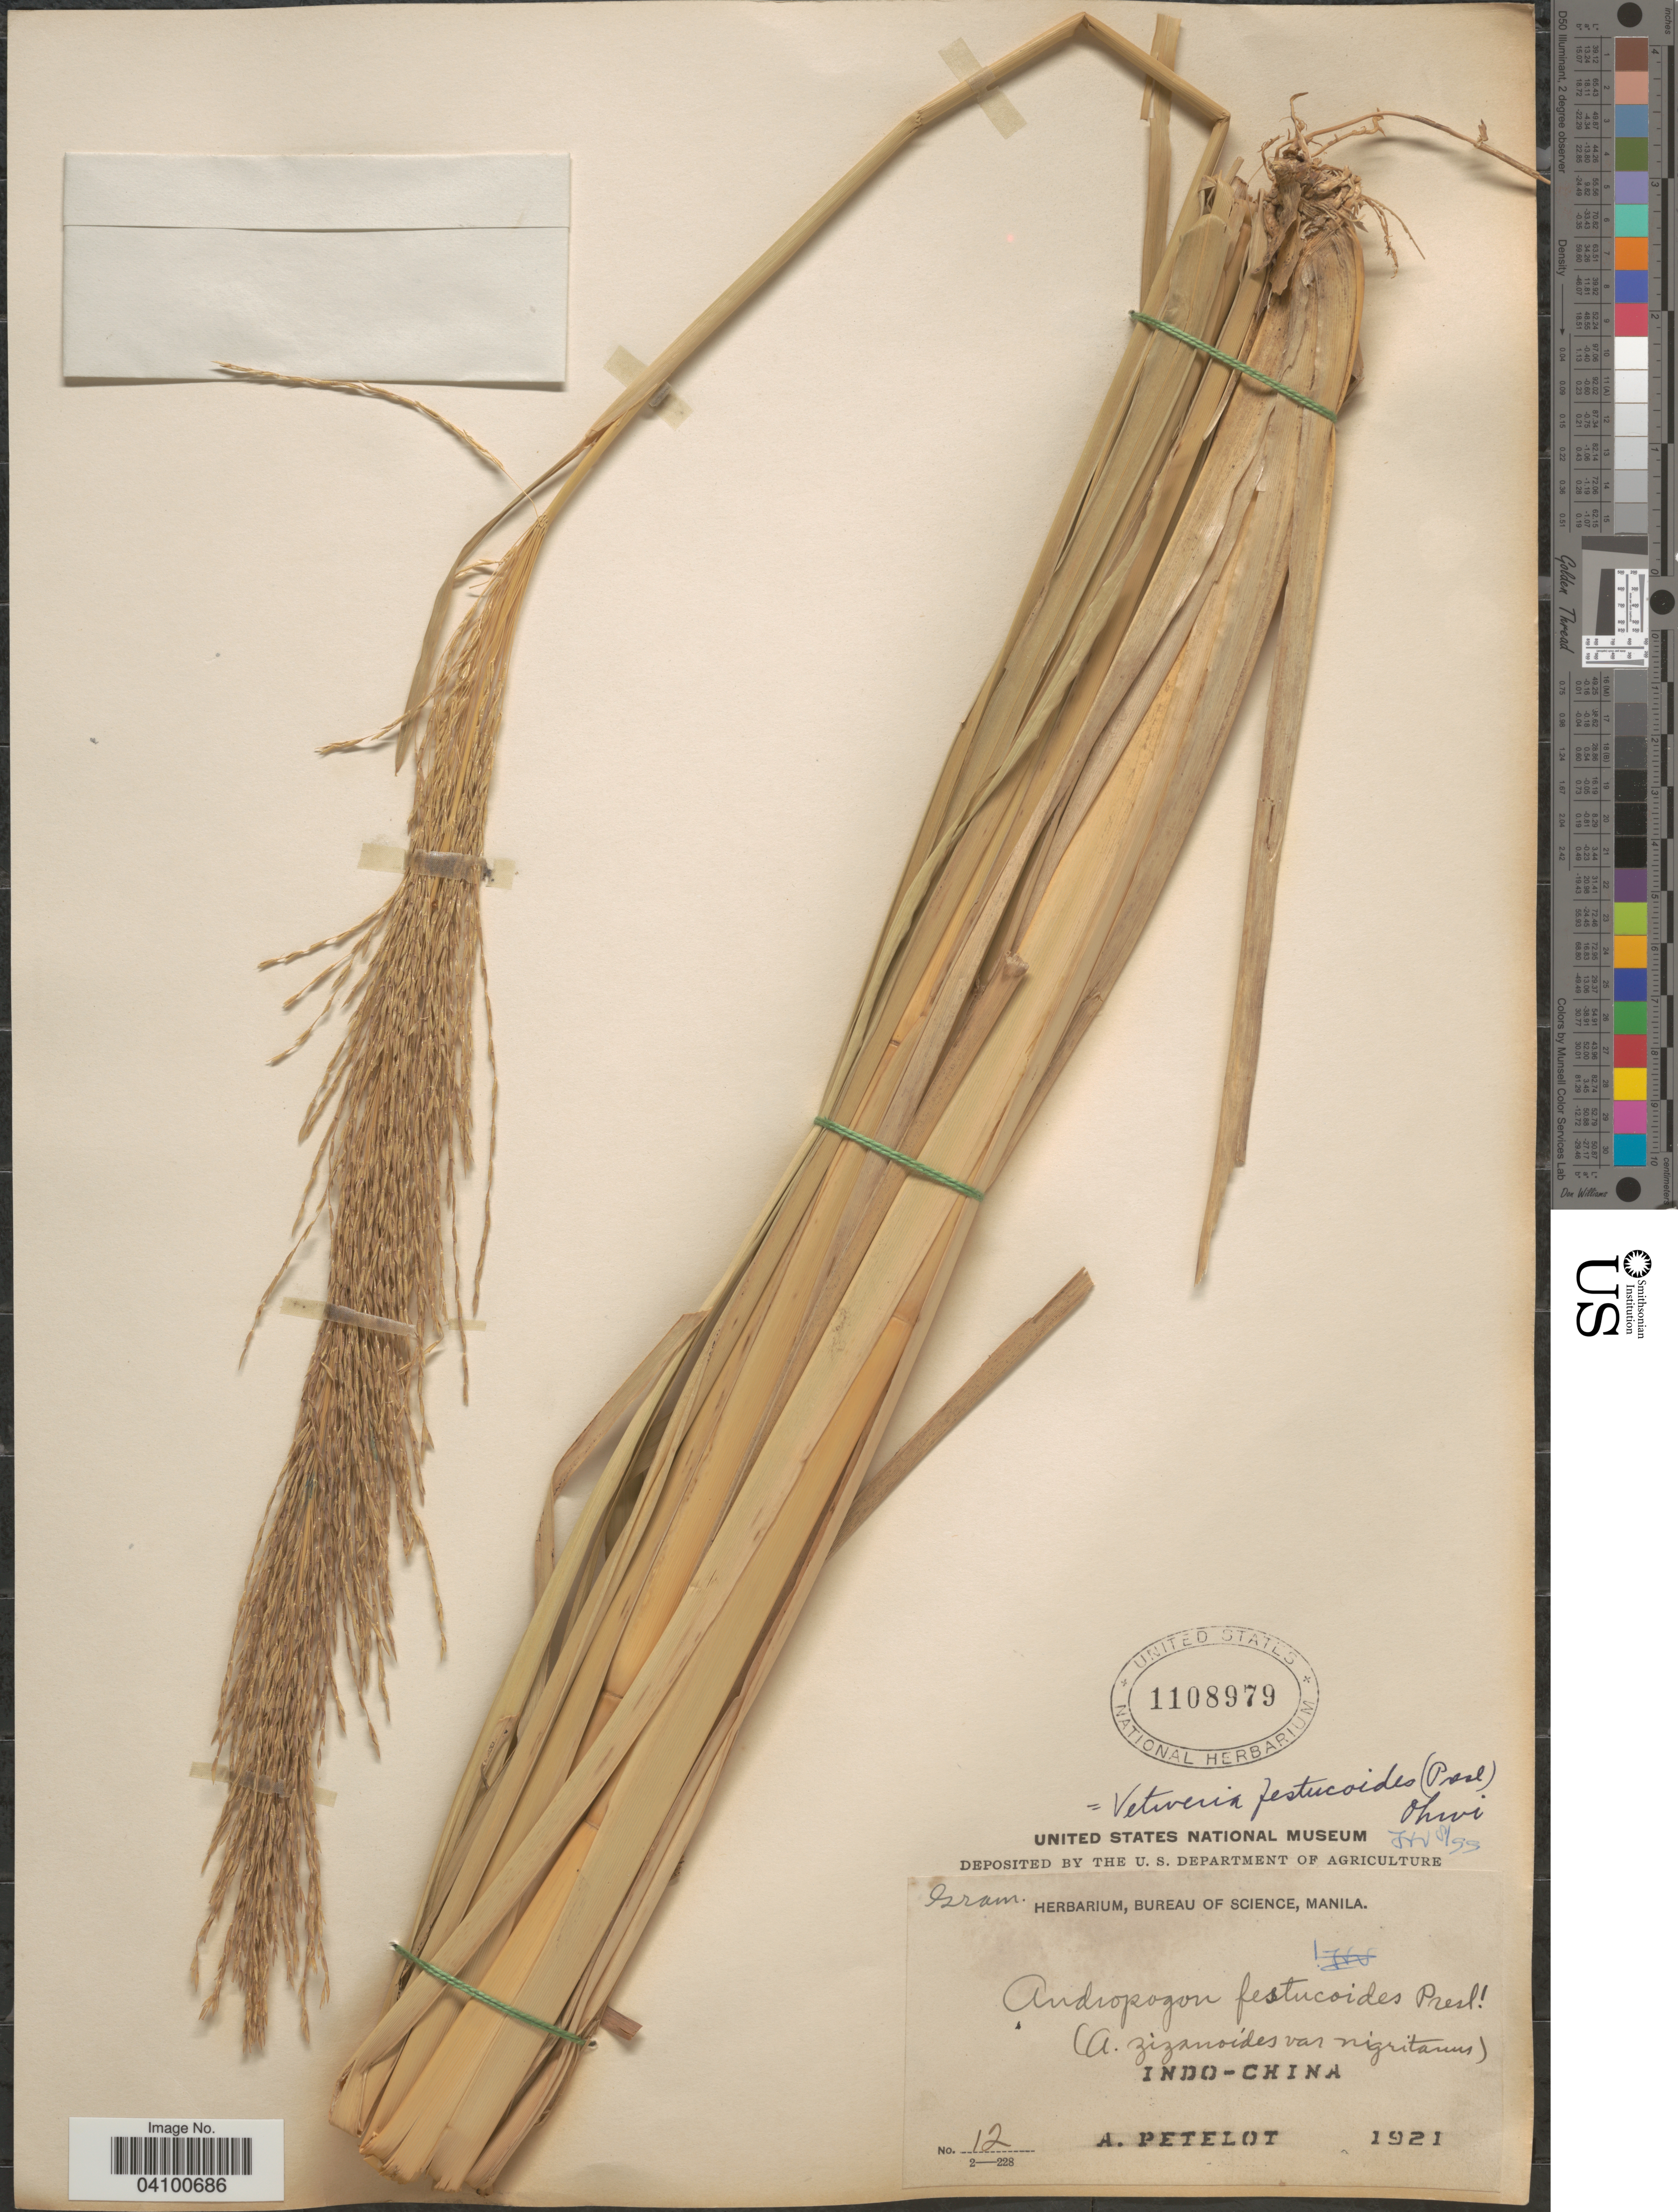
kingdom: Plantae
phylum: Tracheophyta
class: Liliopsida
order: Poales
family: Poaceae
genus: Chrysopogon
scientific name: Chrysopogon zizanioides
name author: (L.) Roberty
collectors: A. Petelot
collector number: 12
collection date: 1921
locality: Indo-China.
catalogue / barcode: US 1108979